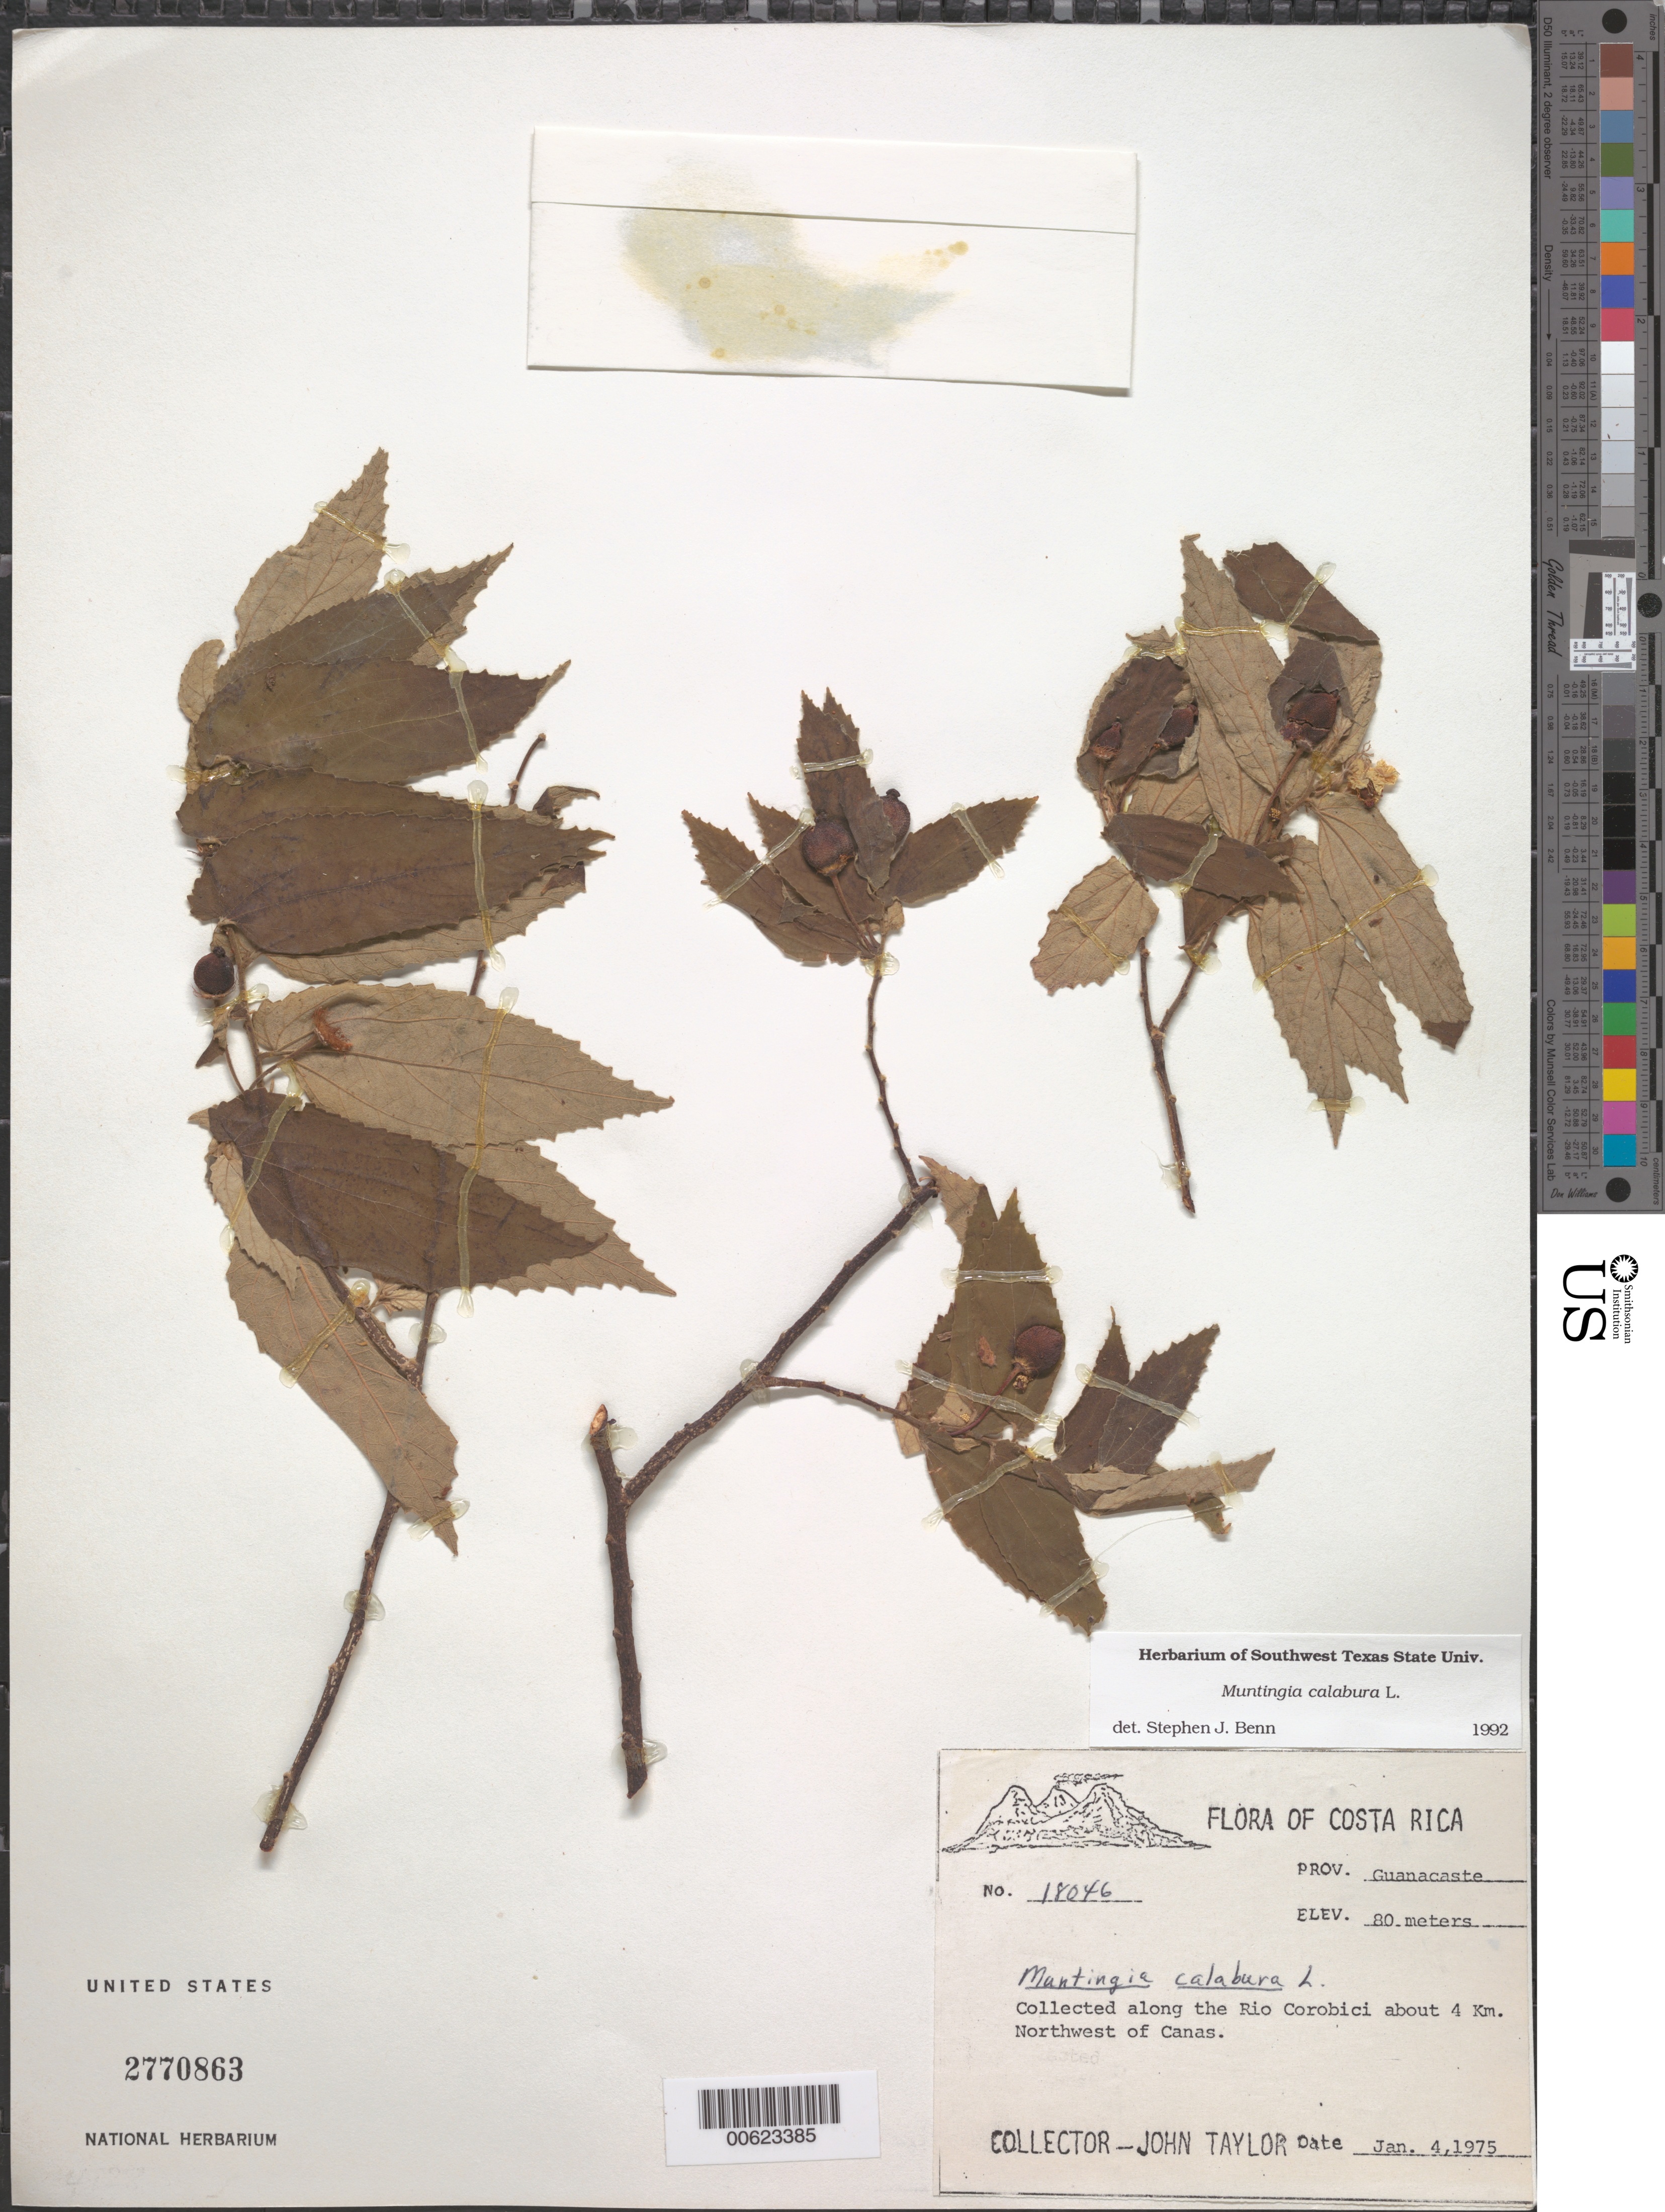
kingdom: Plantae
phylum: Tracheophyta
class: Magnoliopsida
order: Malvales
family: Muntingiaceae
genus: Muntingia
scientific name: Muntingia calabura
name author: L.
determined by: Benn, S. J.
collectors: J. Taylor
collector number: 18046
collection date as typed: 04 Jan 1975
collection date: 1975-01-04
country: Costa Rica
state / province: Guanacaste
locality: Along Rio Corobici about 4 km NW of Canas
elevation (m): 80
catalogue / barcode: US 2770863